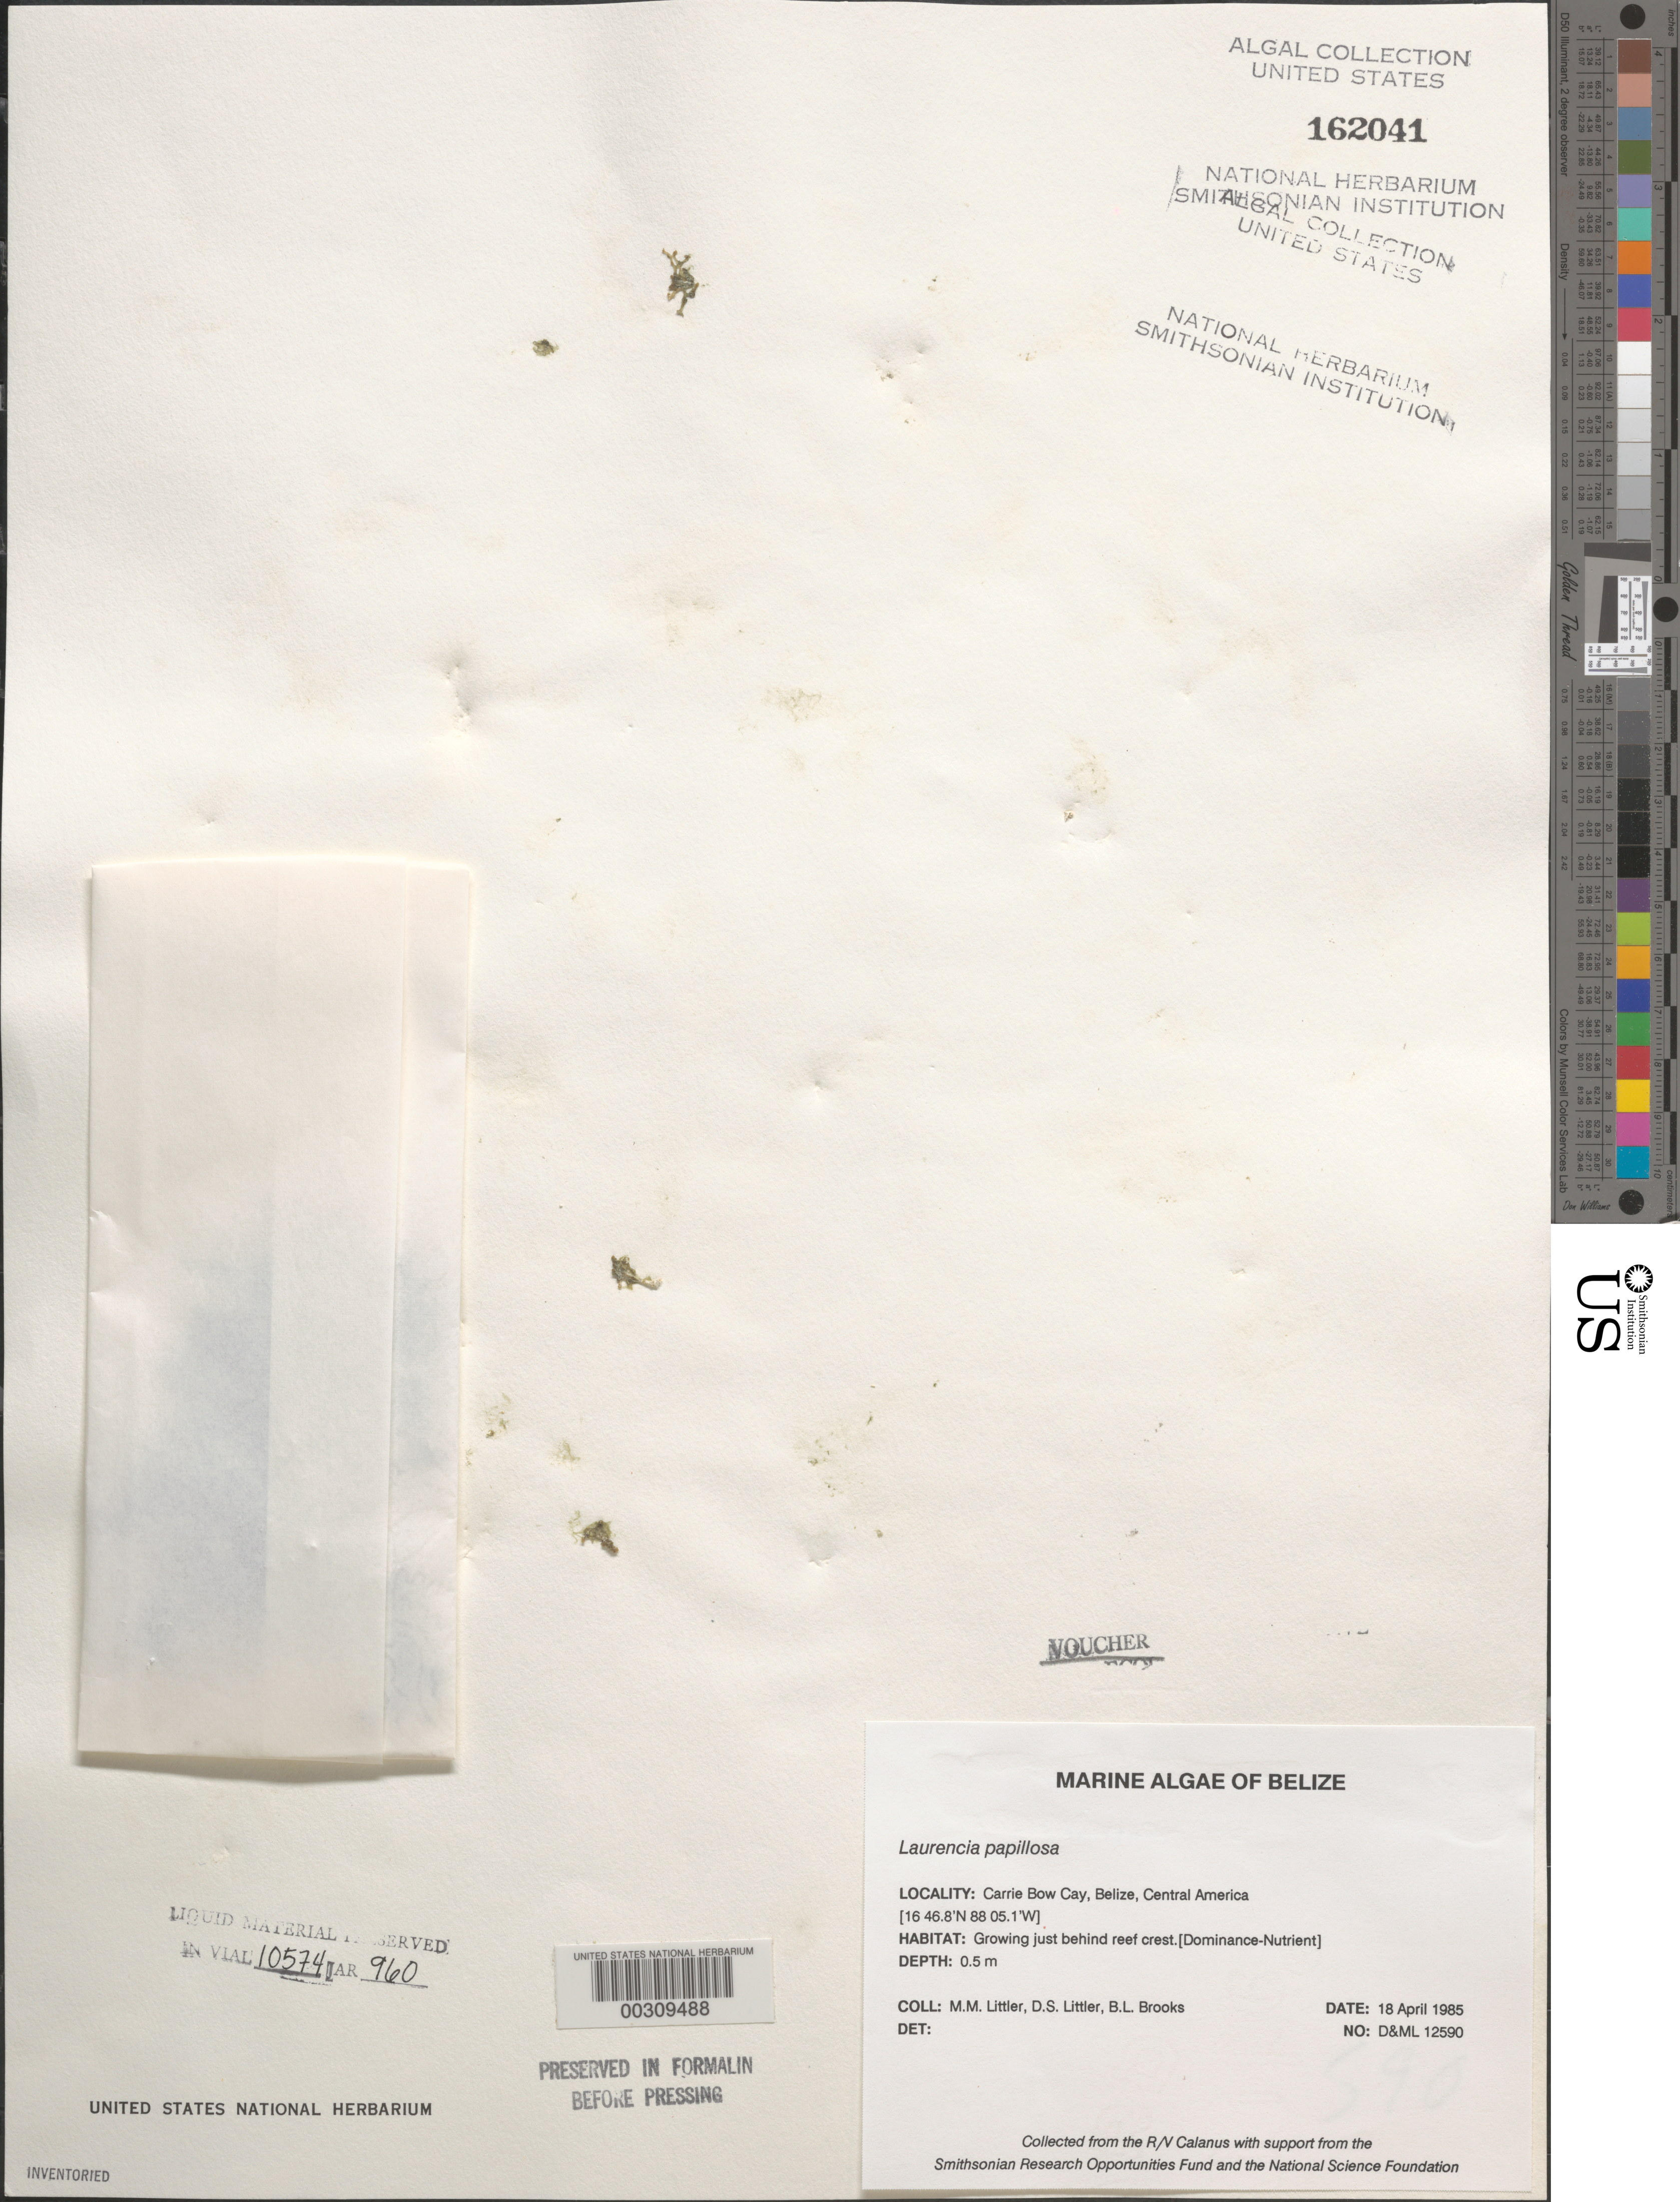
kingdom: Plantae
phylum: Rhodophyta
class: Florideophyceae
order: Ceramiales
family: Rhodomelaceae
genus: Palisada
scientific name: Palisada perforata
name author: (Bory) K.W. Nam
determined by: Algae name updating Project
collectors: M. M. Littler, D. S. Littler & B. Brooks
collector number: D&ML 12590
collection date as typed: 18 Apr 1985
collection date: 1985-04-18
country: Belize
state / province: Stann Creek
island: Carrie Bow Cay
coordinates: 16 46.8' N, 88 05.1' W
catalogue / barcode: US 162041